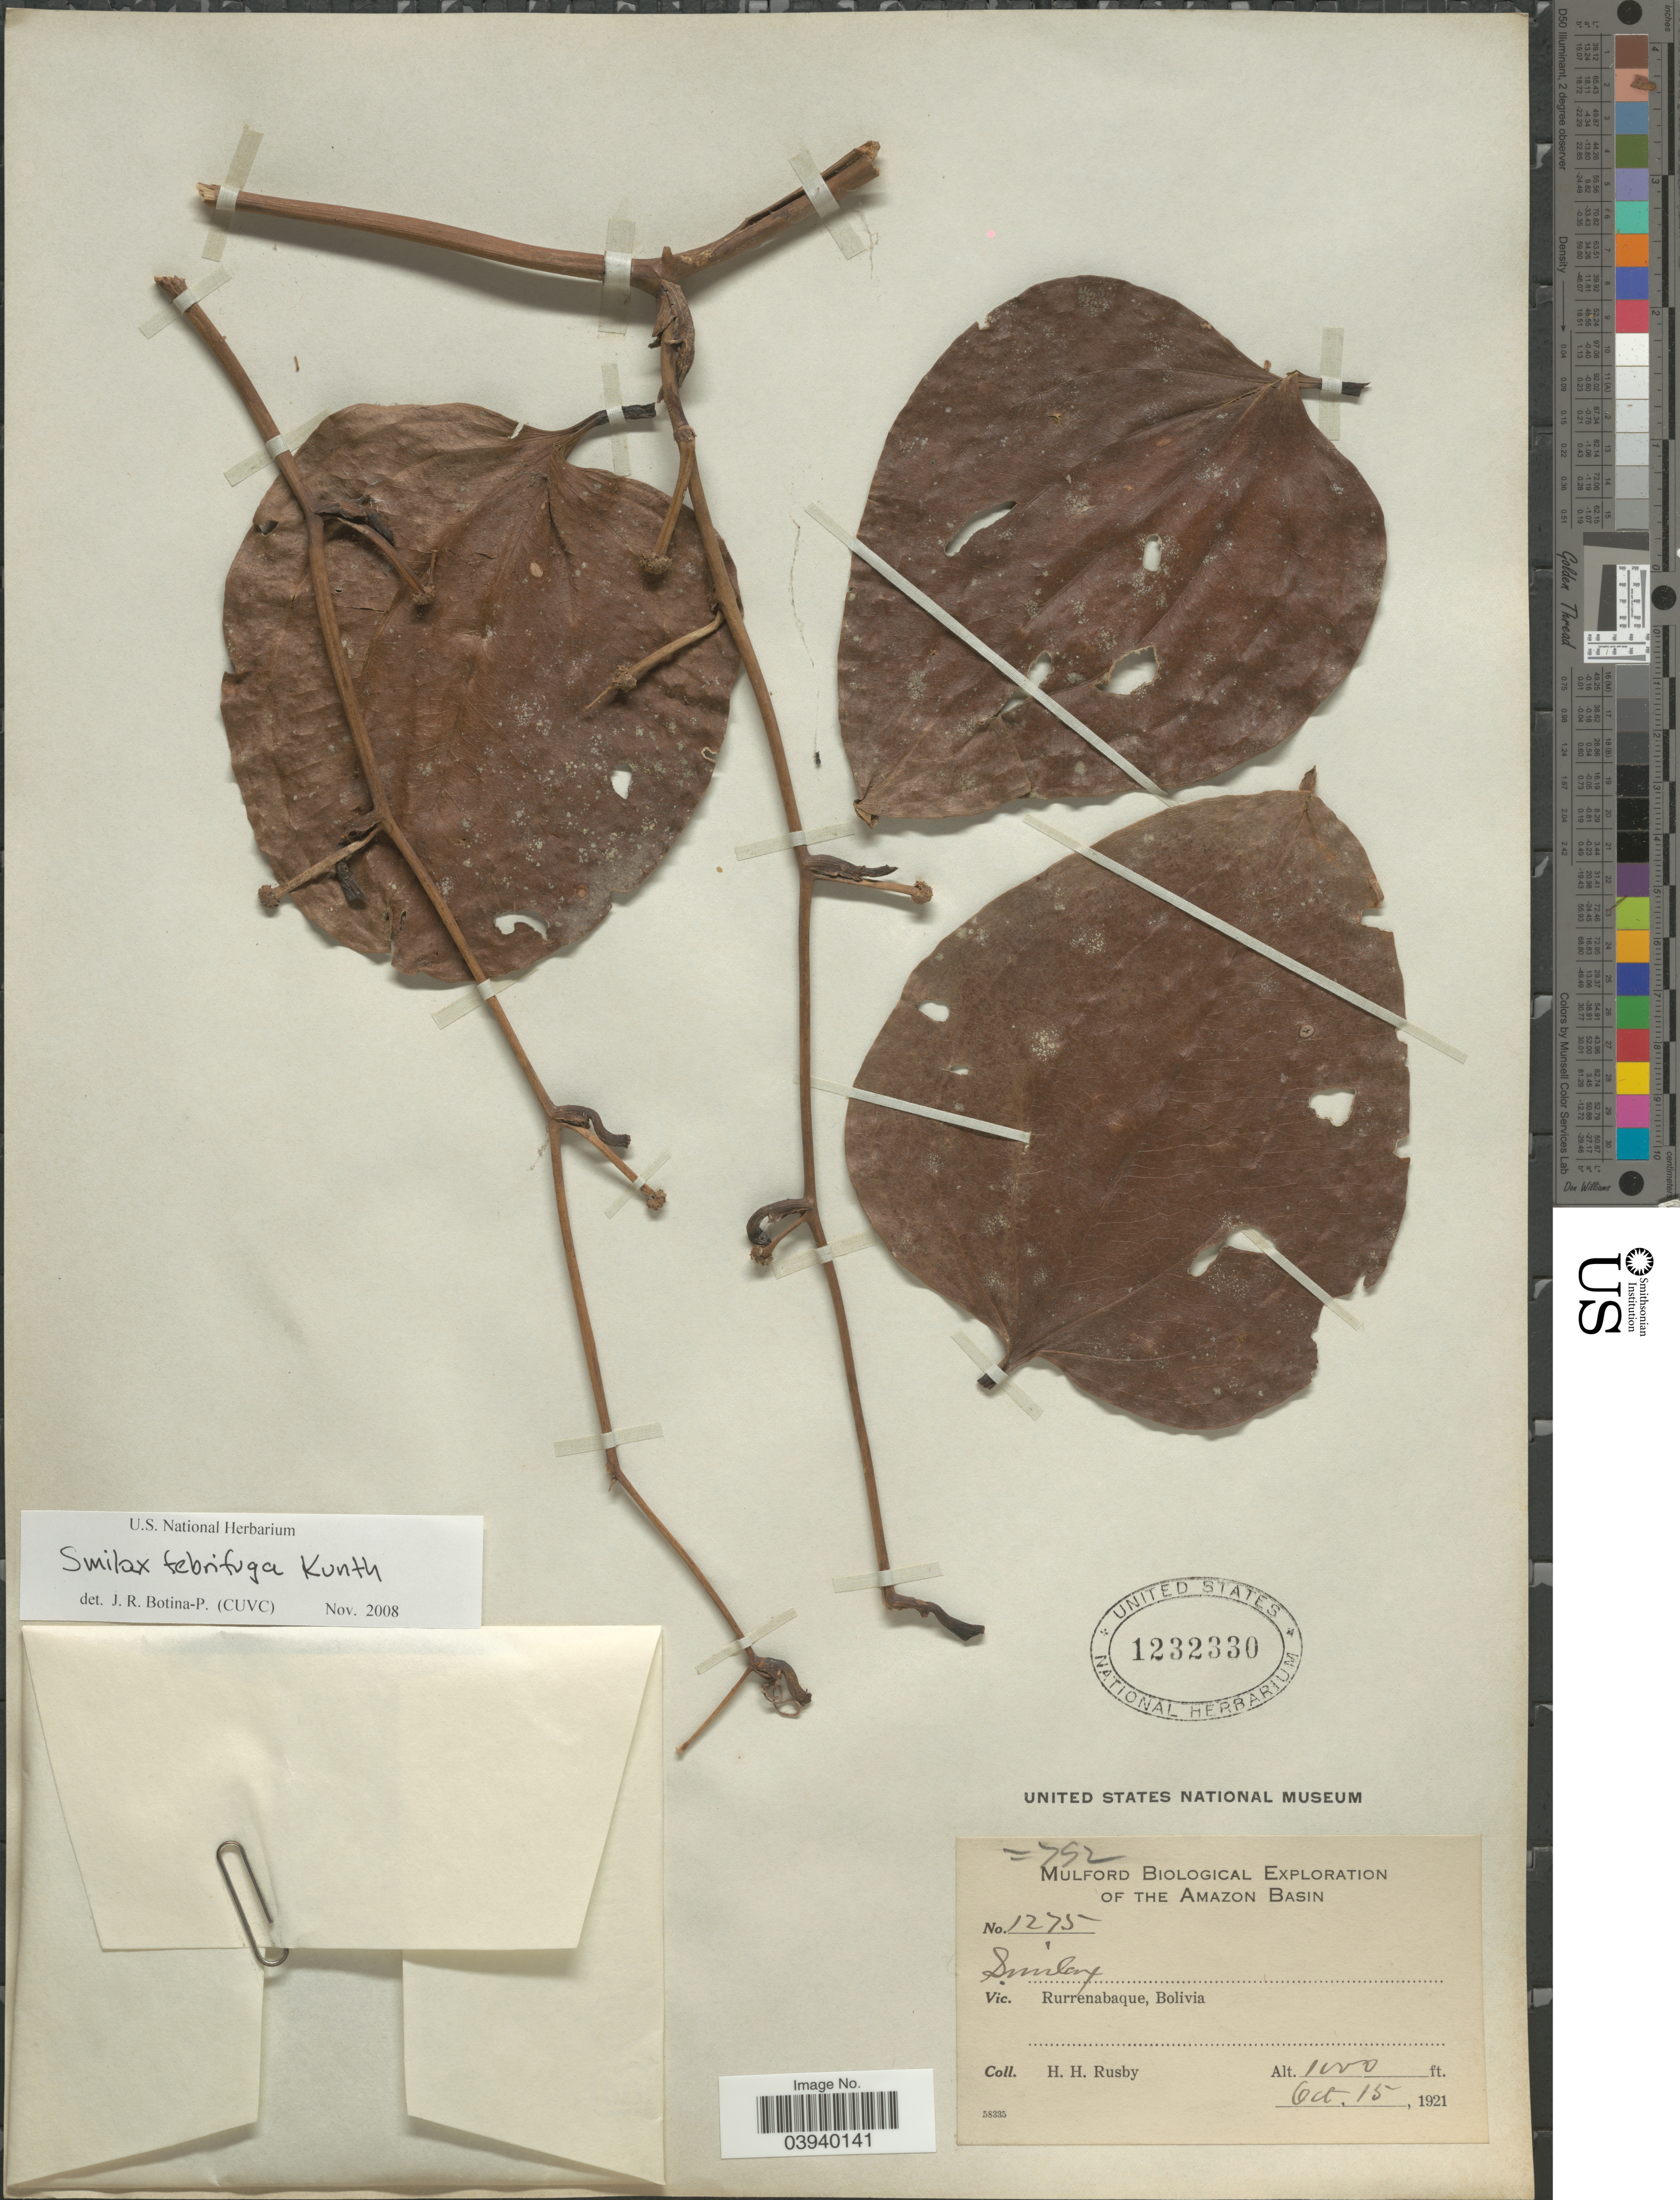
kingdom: Plantae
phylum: Tracheophyta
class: Liliopsida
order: Liliales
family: Smilacaceae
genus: Smilax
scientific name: Smilax febrifuga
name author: Kunth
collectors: H. H. Rusby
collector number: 1275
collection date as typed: Oct. 15, 1921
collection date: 1921-10-15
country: Bolivia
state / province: Beni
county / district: José Ballivián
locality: Rurrenabaque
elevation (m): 305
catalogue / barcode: US 1232330